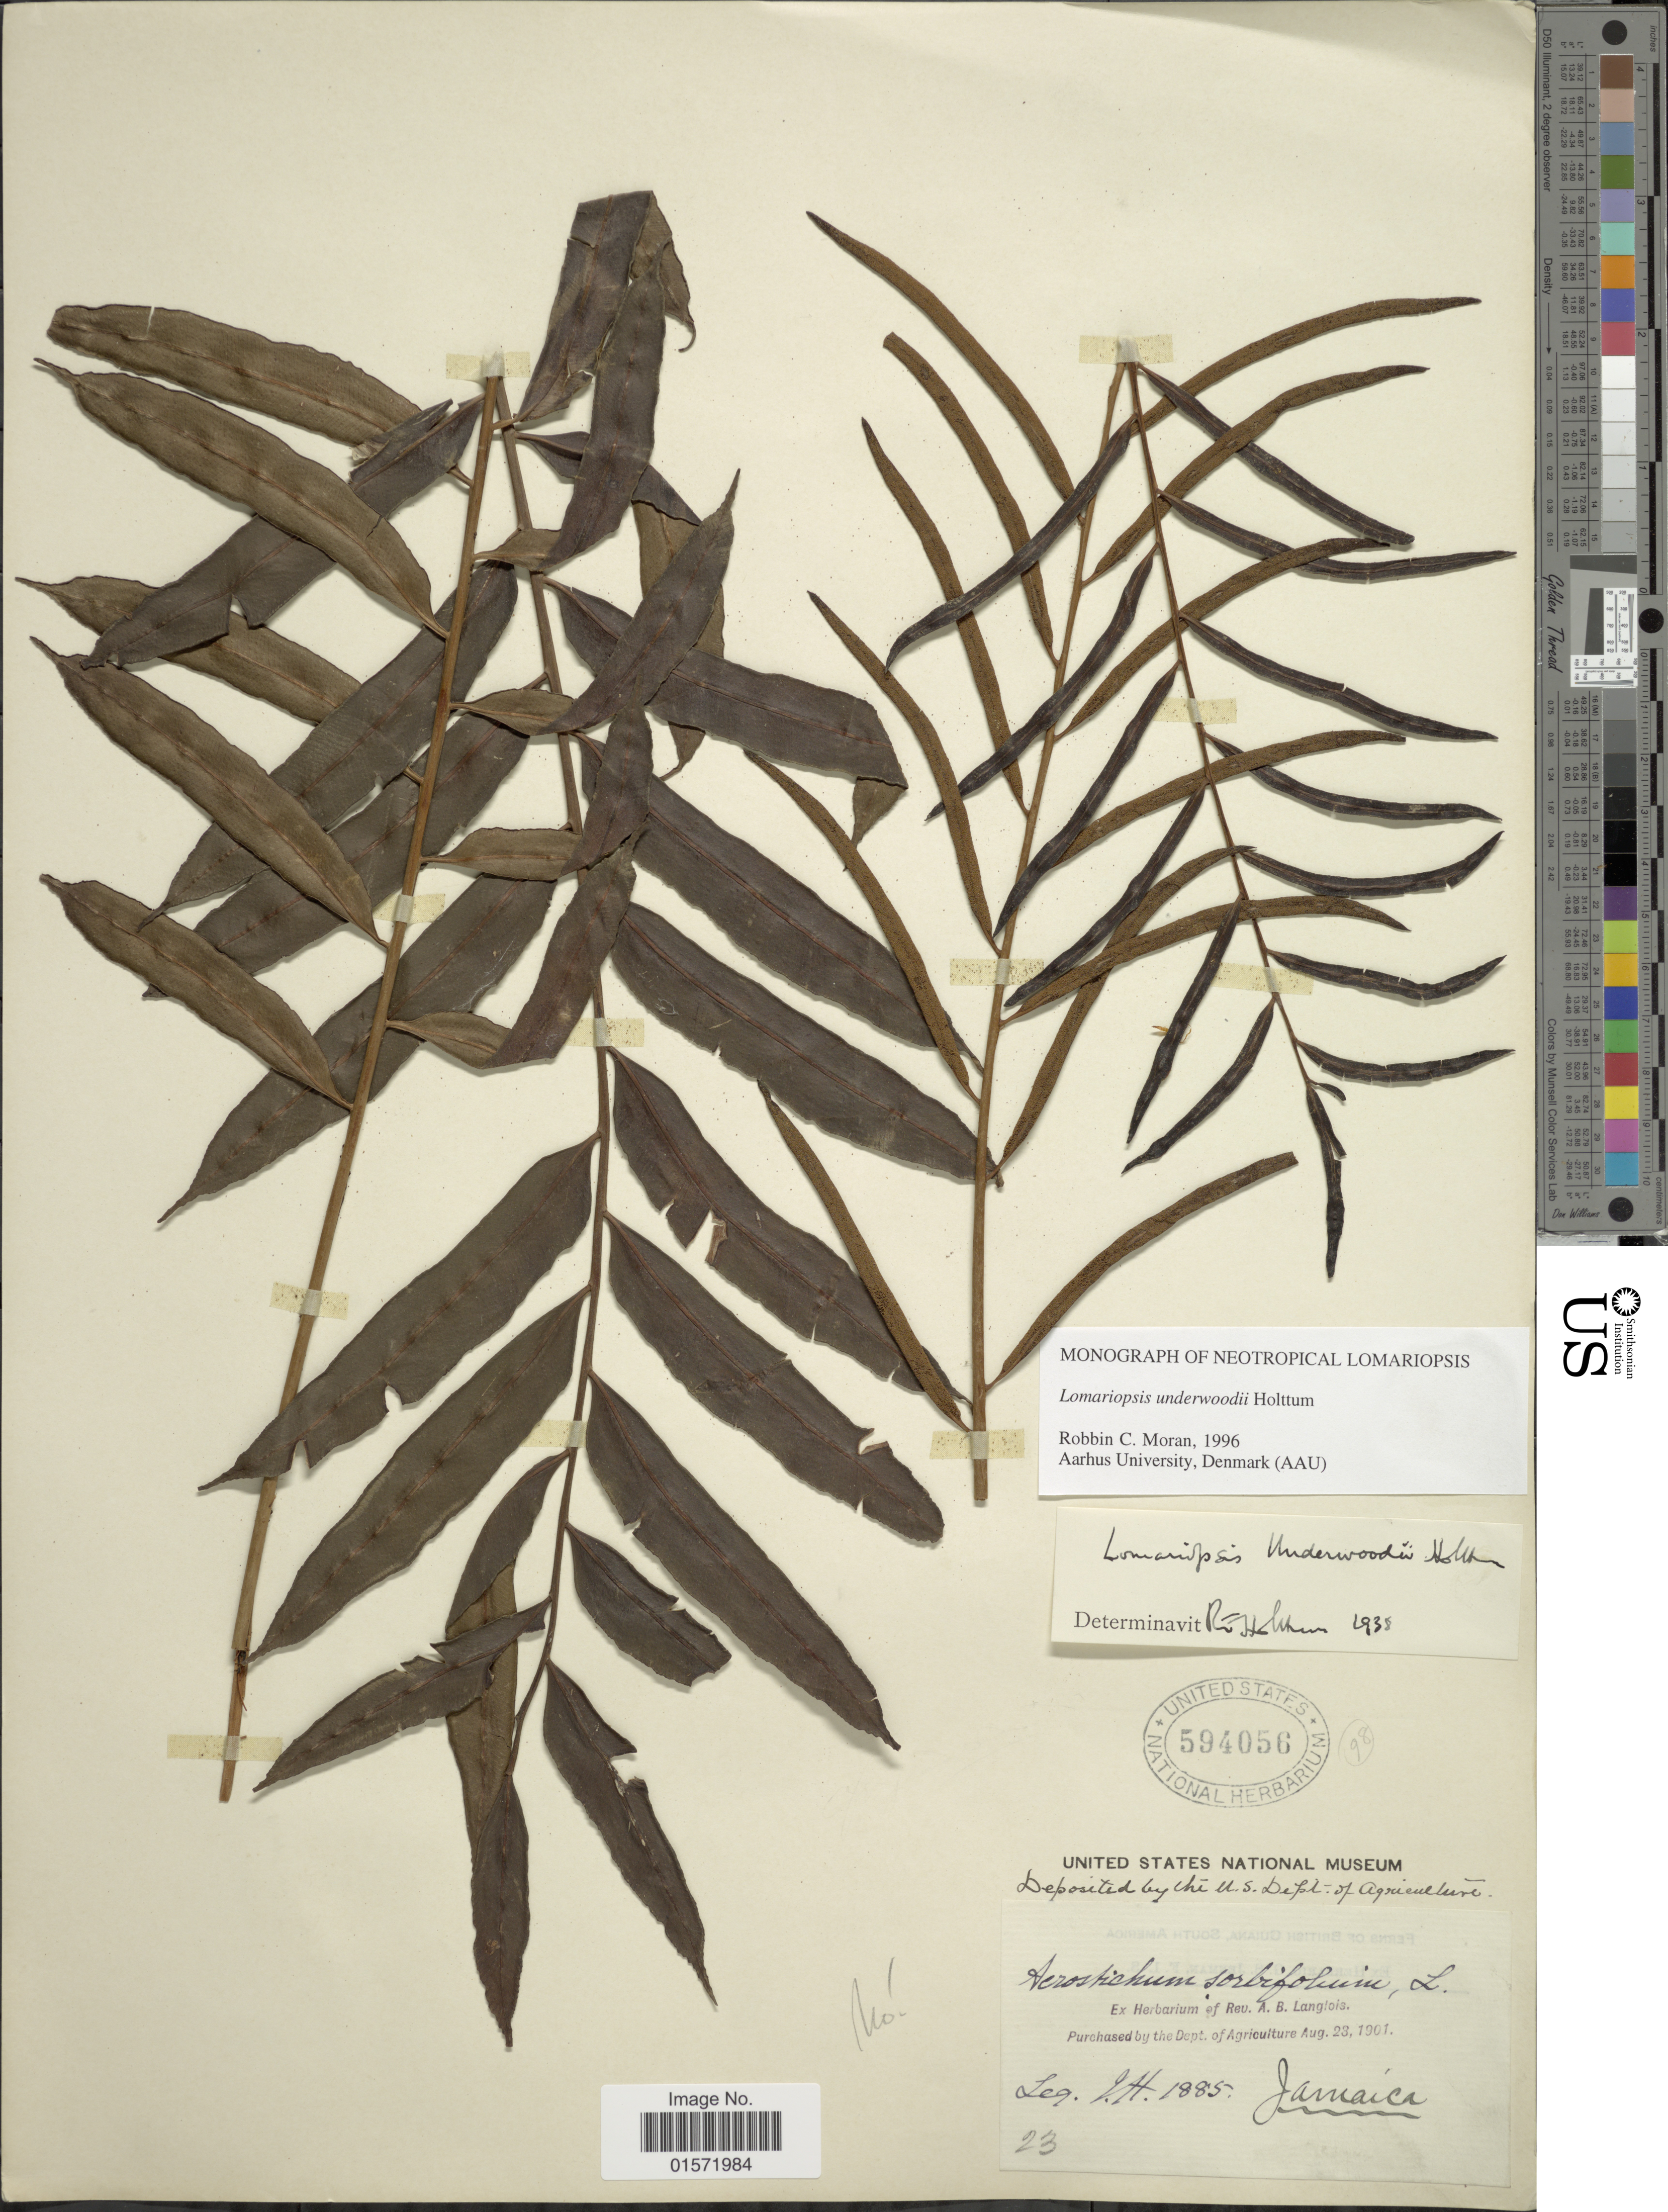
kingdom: Plantae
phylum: Tracheophyta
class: Polypodiopsida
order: Polypodiales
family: Lomariopsidaceae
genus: Lomariopsis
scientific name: Lomariopsis underwoodii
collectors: J. H.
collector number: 23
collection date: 1885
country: Jamaica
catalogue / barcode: US 594056